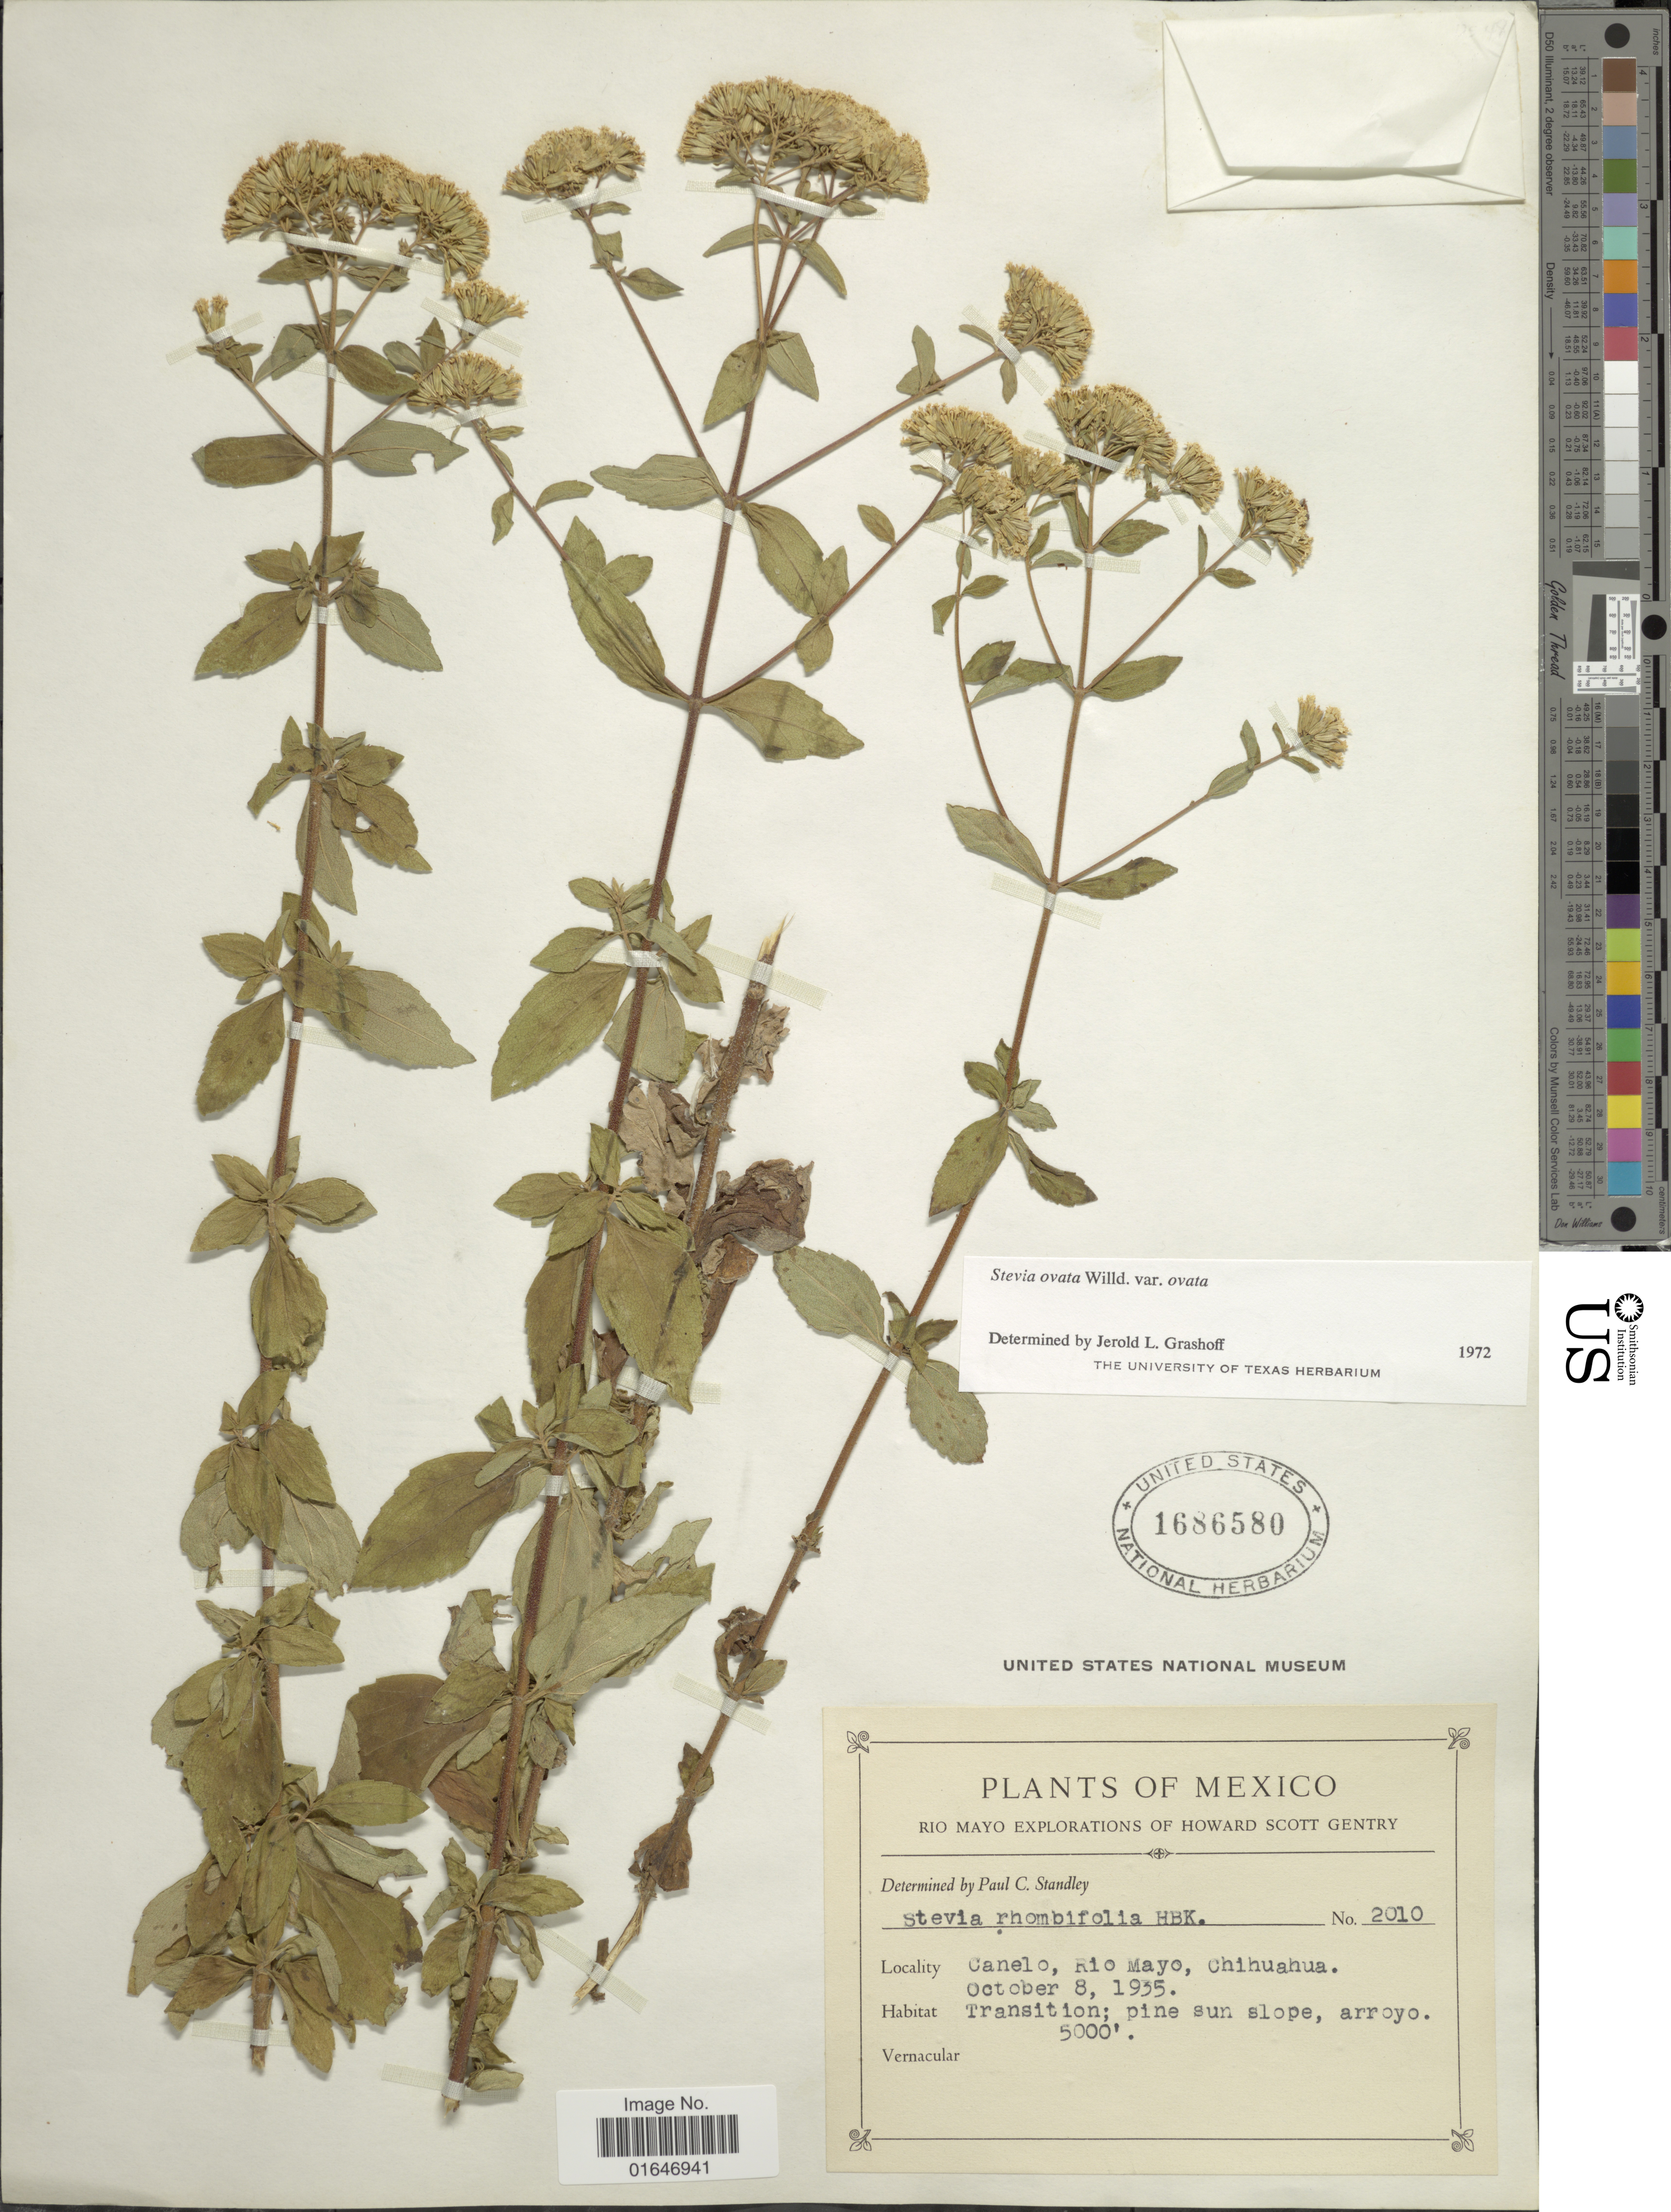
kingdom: Plantae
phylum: Tracheophyta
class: Magnoliopsida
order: Asterales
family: Asteraceae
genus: Stevia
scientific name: Stevia ovata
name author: Willd.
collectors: H. S. Gentry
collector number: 2010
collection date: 1935-10-08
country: Mexico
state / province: Chihuahua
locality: Rio Mayo, Canelo.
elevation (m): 1524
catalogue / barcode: US 1686580